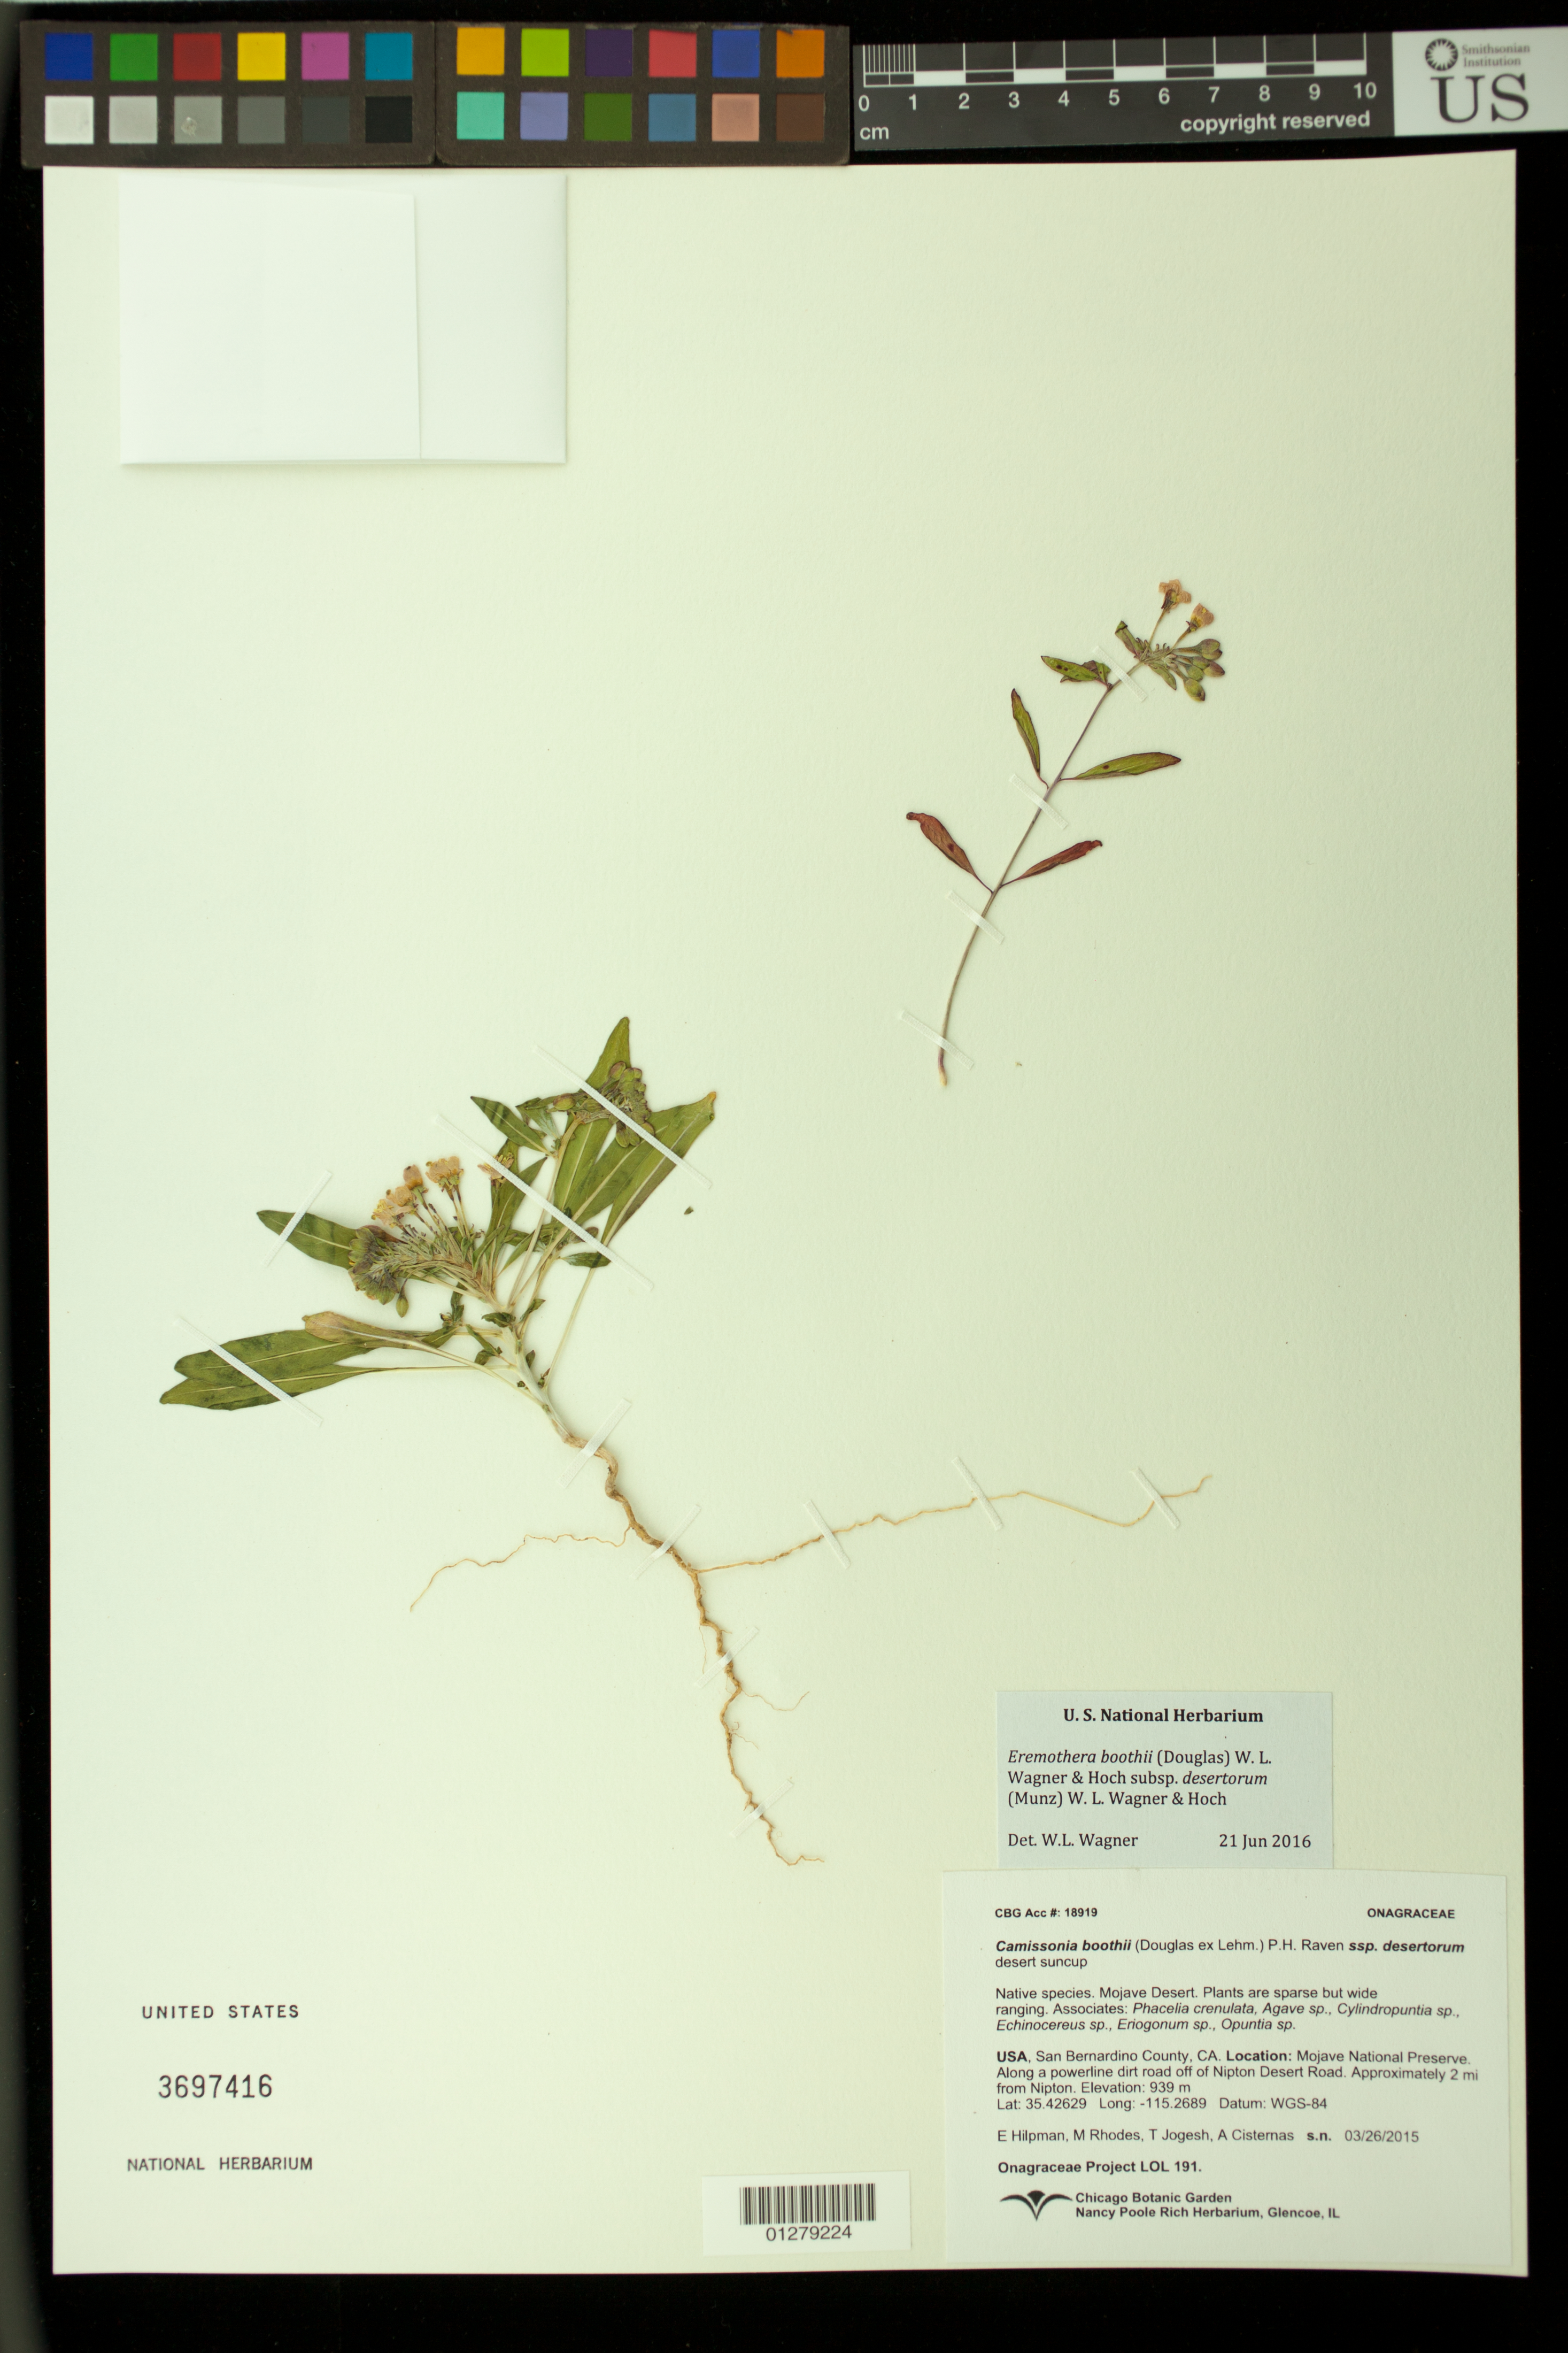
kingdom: Plantae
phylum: Tracheophyta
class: Magnoliopsida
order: Myrtales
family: Onagraceae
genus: Eremothera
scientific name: Eremothera boothii subsp. desertorum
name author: (Munz) W.L. Wagner & Hoch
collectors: E. Hilpman, A. Cisternas, M. Rhodes & T. Jojesh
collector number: LOL 191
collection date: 2015-03-26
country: United States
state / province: California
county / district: San Bernardino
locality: Mojave National Preserve. Along a powerline dirt road off of Nipton Desert Road. Approximately 2 mi from Nipton. Plants are sparse but wide-ranging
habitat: Mojave Desert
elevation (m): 939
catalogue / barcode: US 3697416